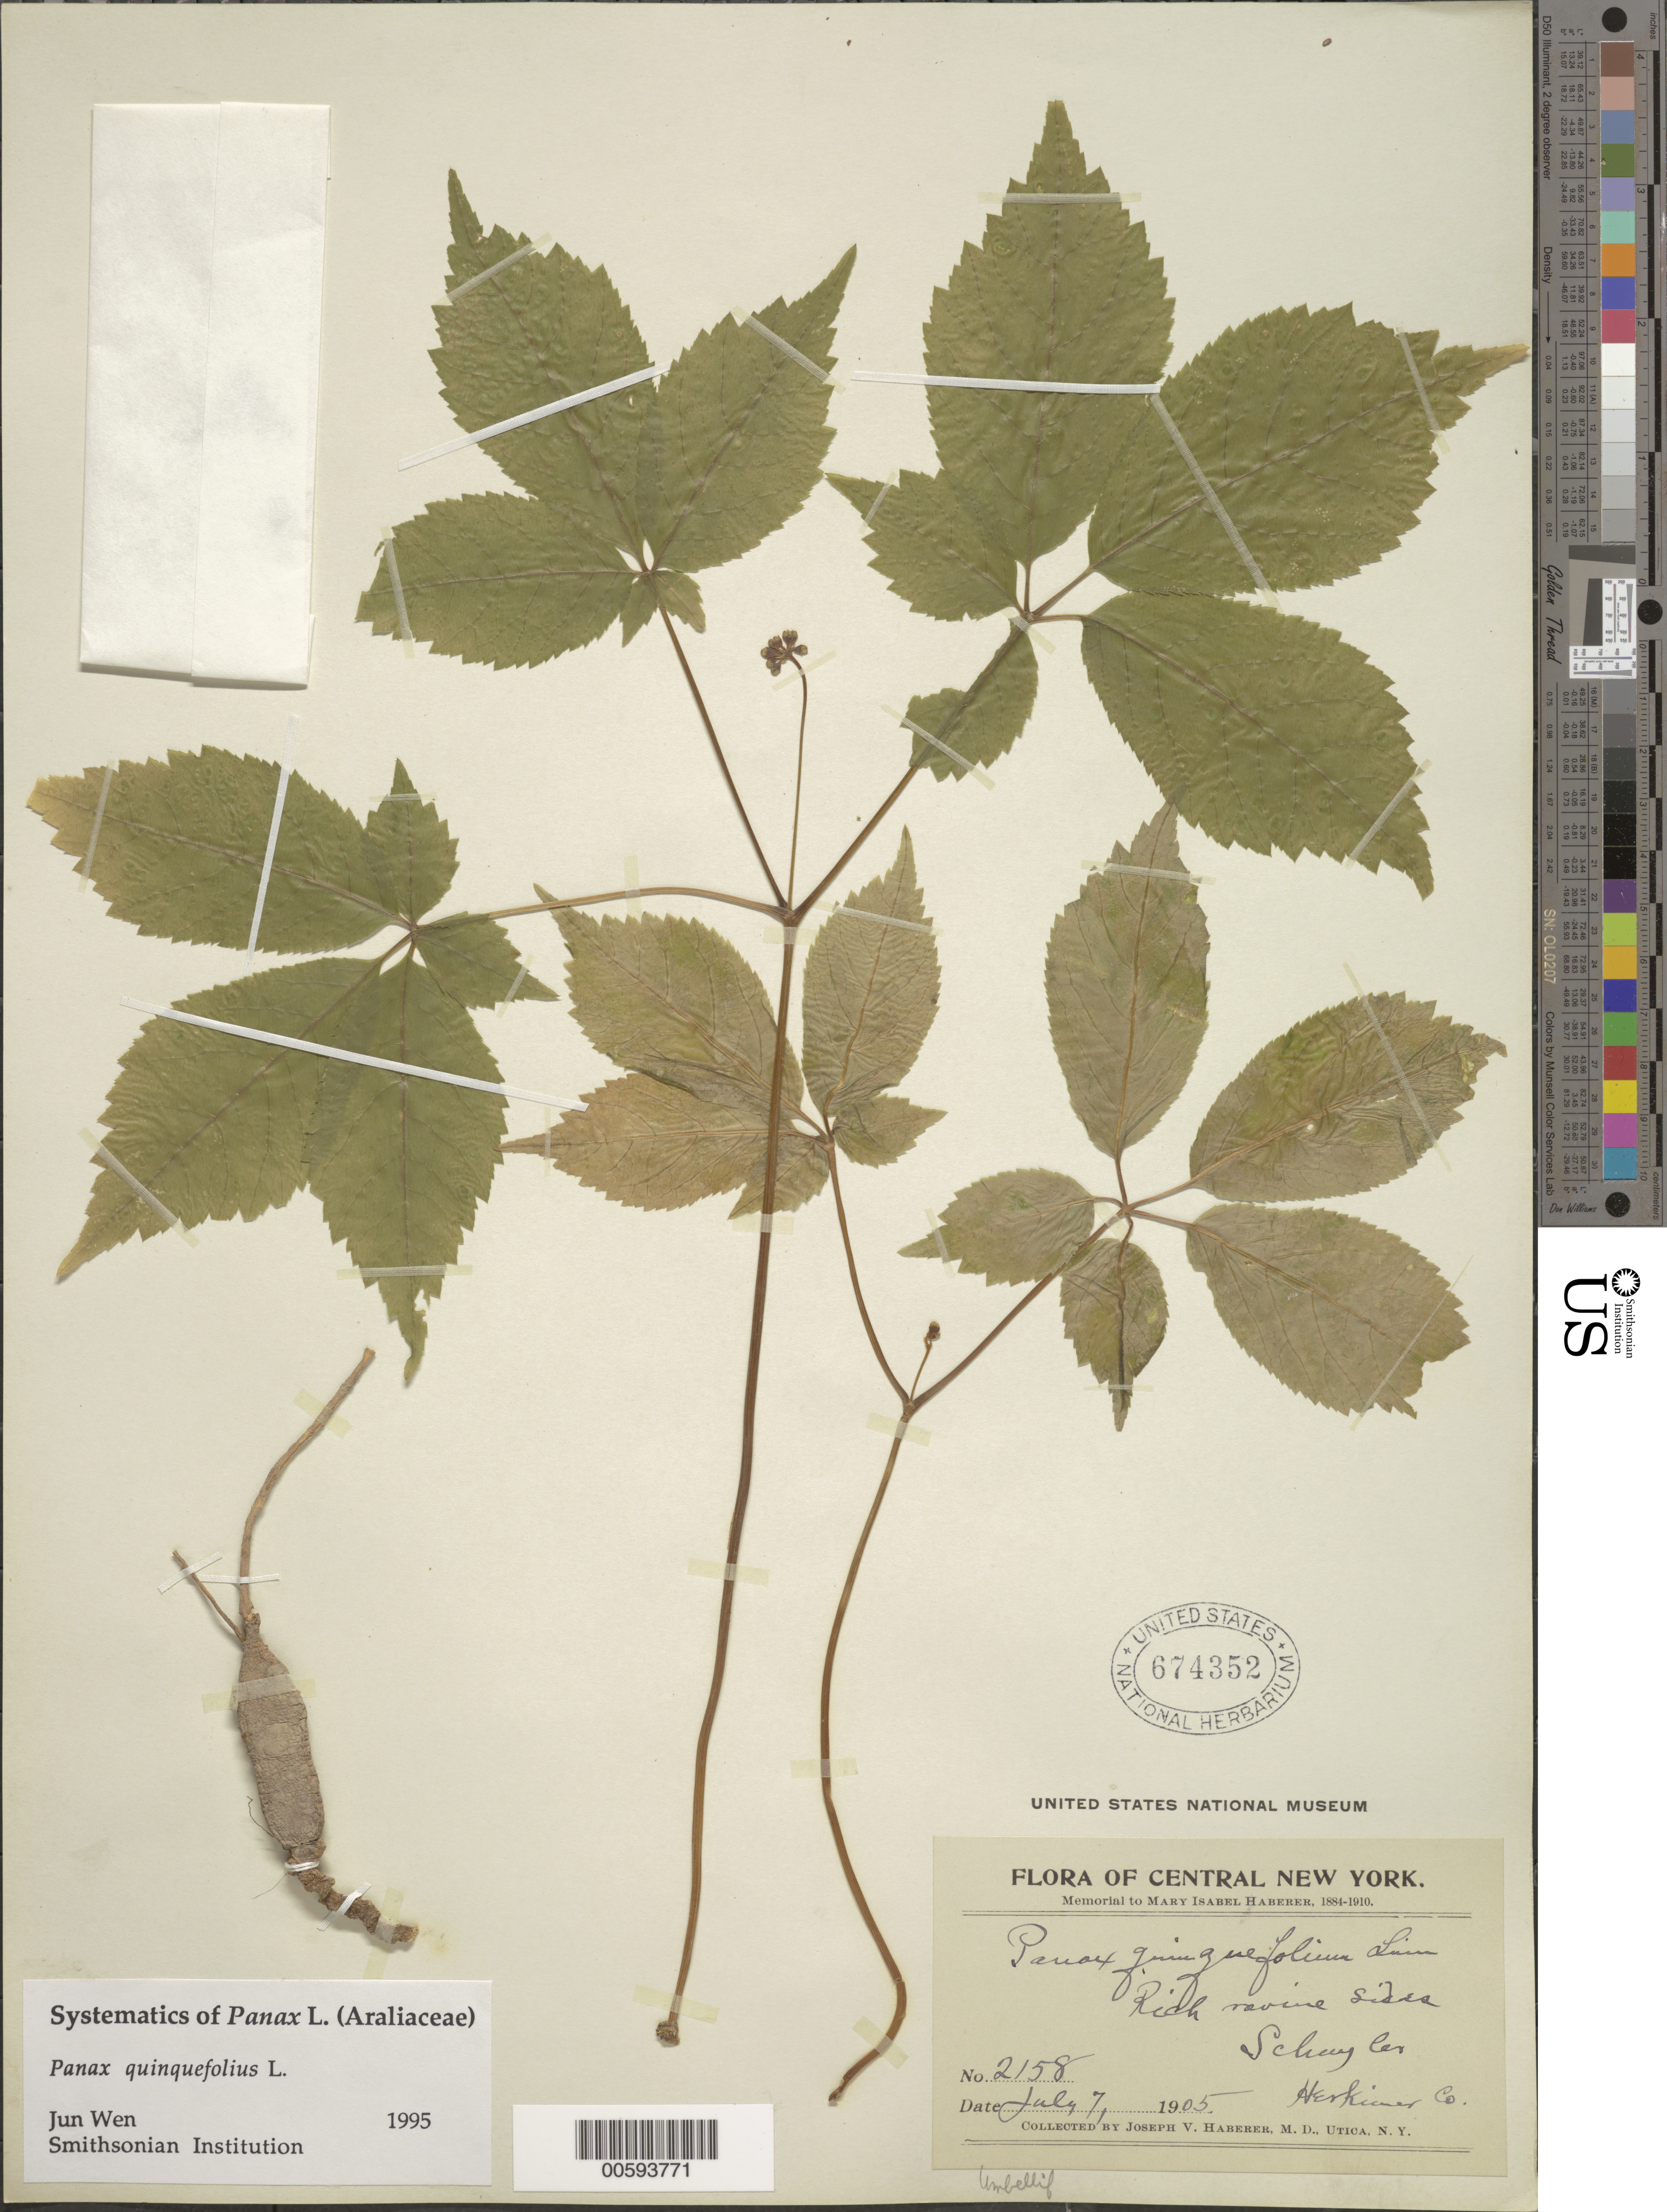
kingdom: Plantae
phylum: Tracheophyta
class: Magnoliopsida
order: Apiales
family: Araliaceae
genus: Panax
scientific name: Panax quinquefolius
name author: L.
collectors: J. V. Haberer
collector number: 2158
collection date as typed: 07 Jul 1905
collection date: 1905-07-07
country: United States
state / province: New York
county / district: Herkimer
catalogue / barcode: US 674352